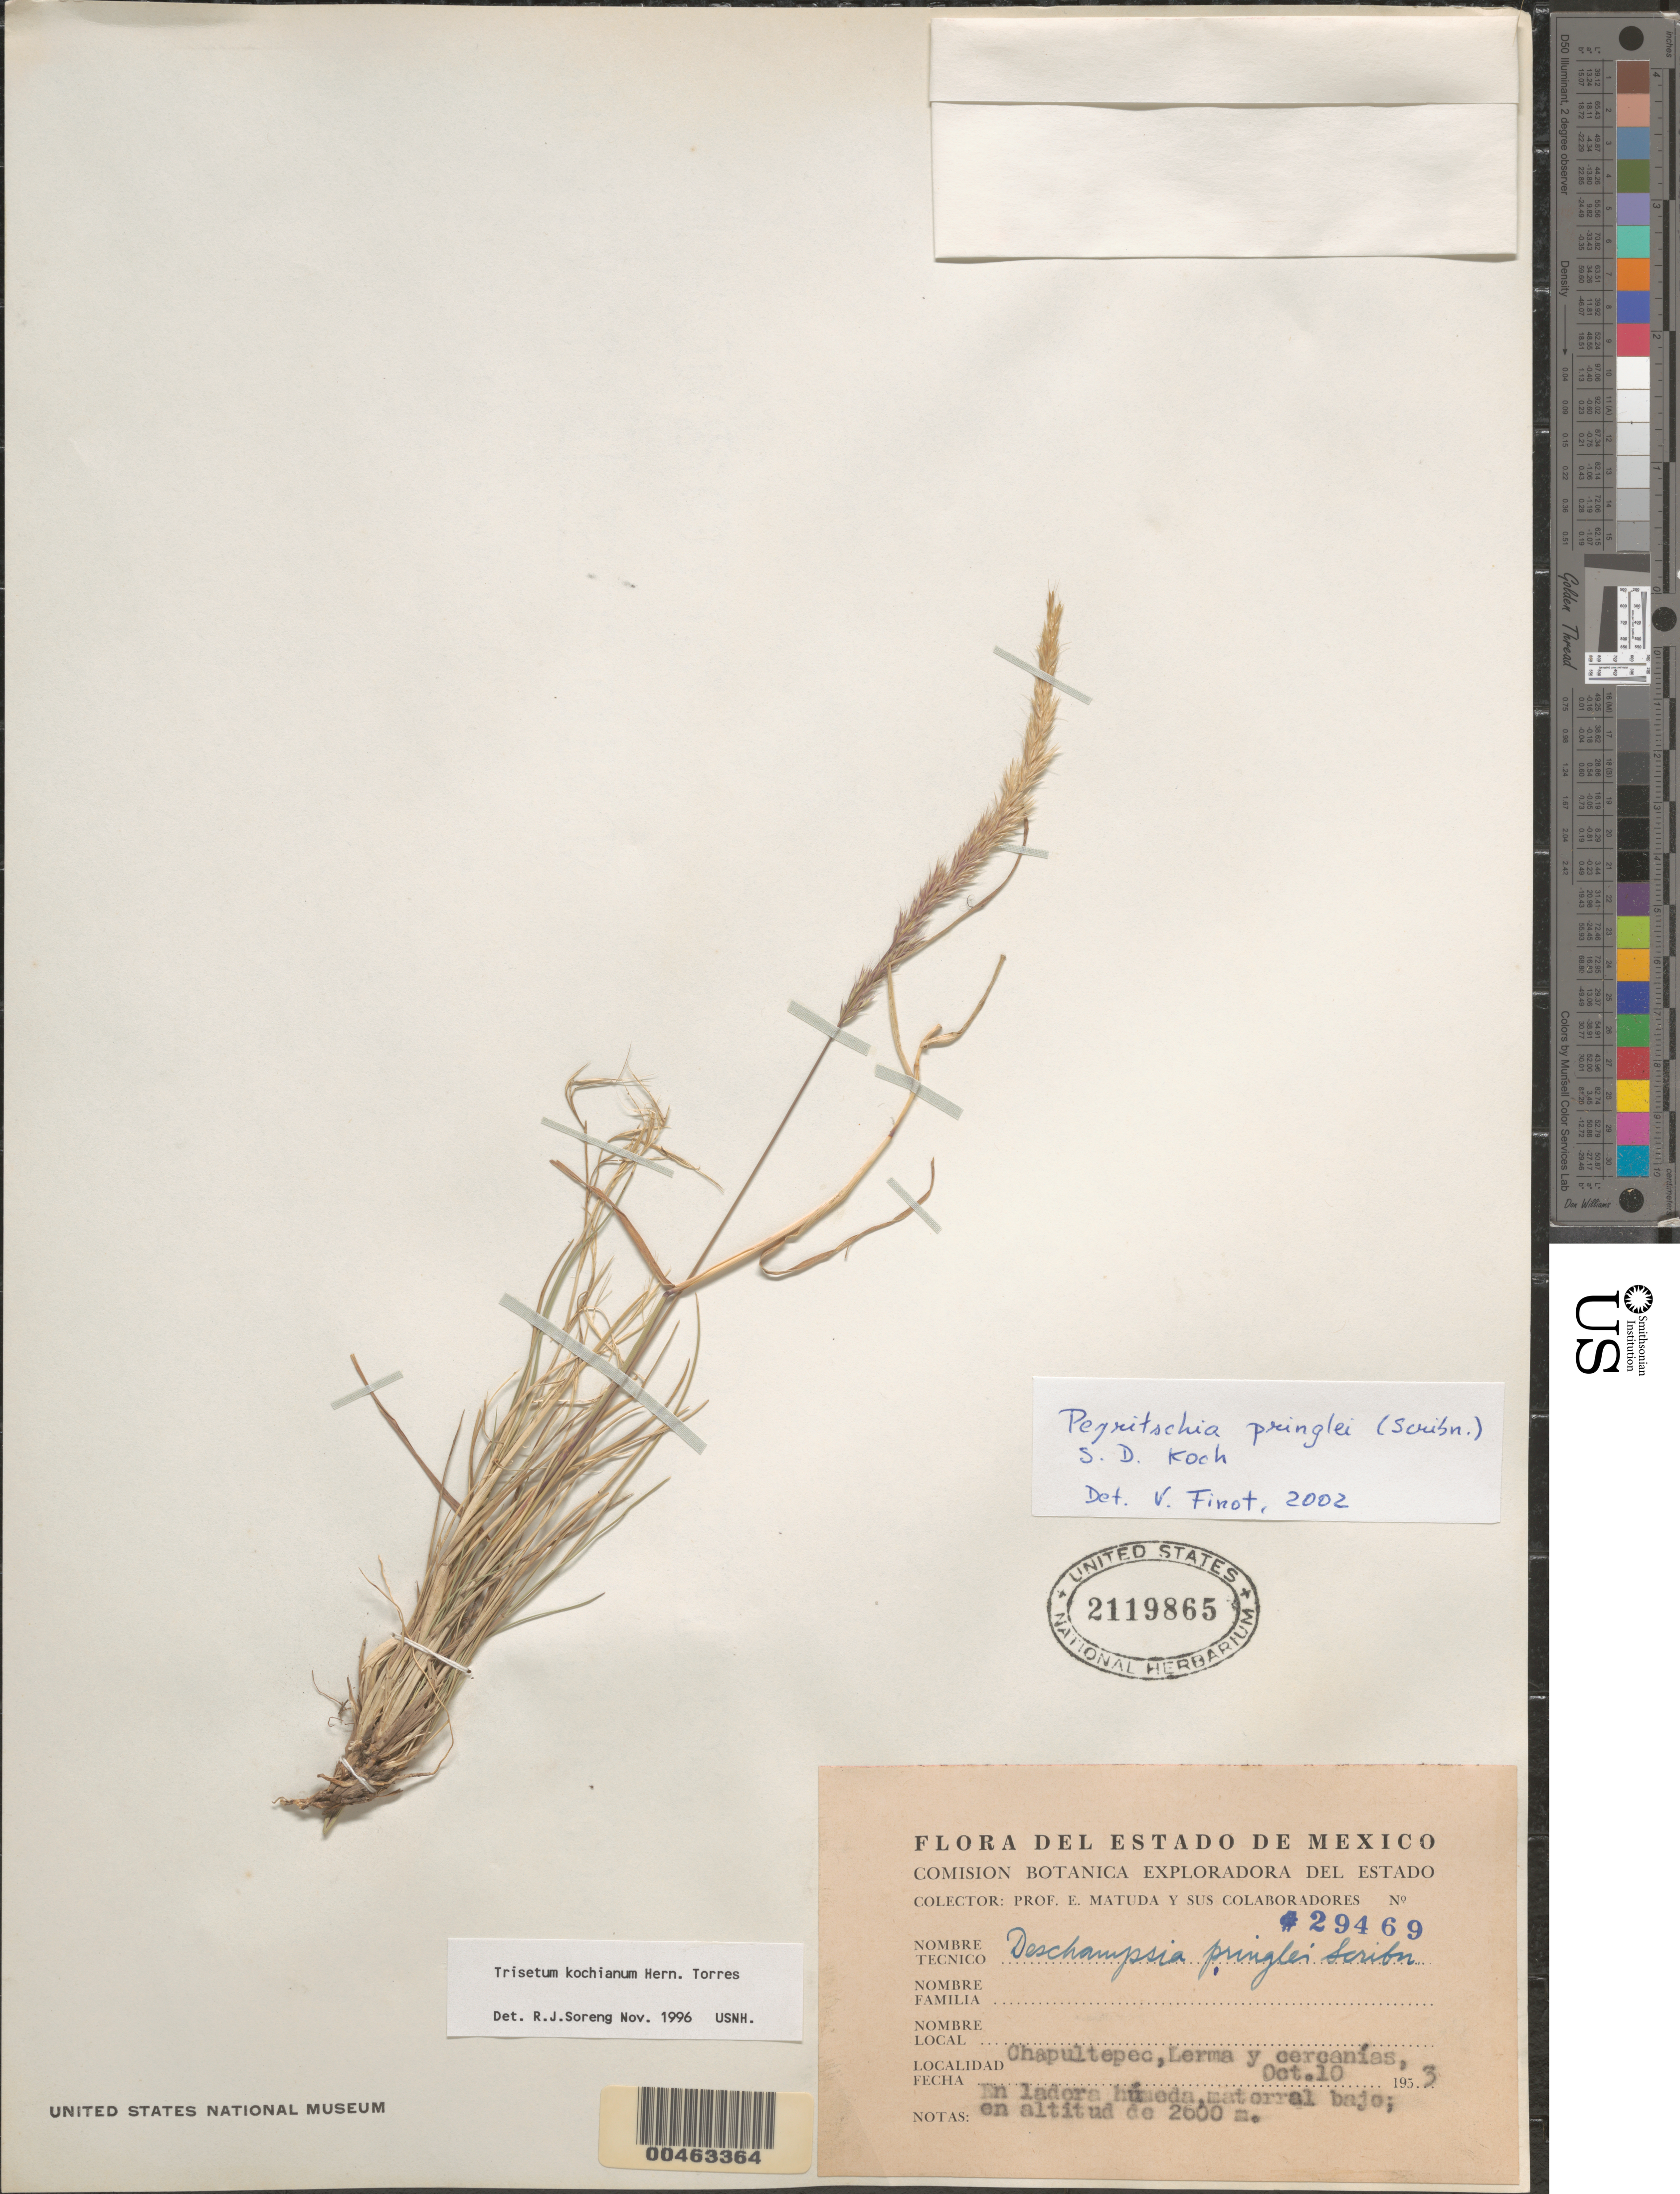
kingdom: Plantae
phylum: Tracheophyta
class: Liliopsida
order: Poales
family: Poaceae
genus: Peyritschia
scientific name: Peyritschia pringlei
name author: (Scribn.) S.D. Koch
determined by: Finot, V. L.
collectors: E. Matuda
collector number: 29469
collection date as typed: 10 Oct 1953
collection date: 1953-10-10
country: Mexico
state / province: México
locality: Chapultepec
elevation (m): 2600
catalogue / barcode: US 2119865